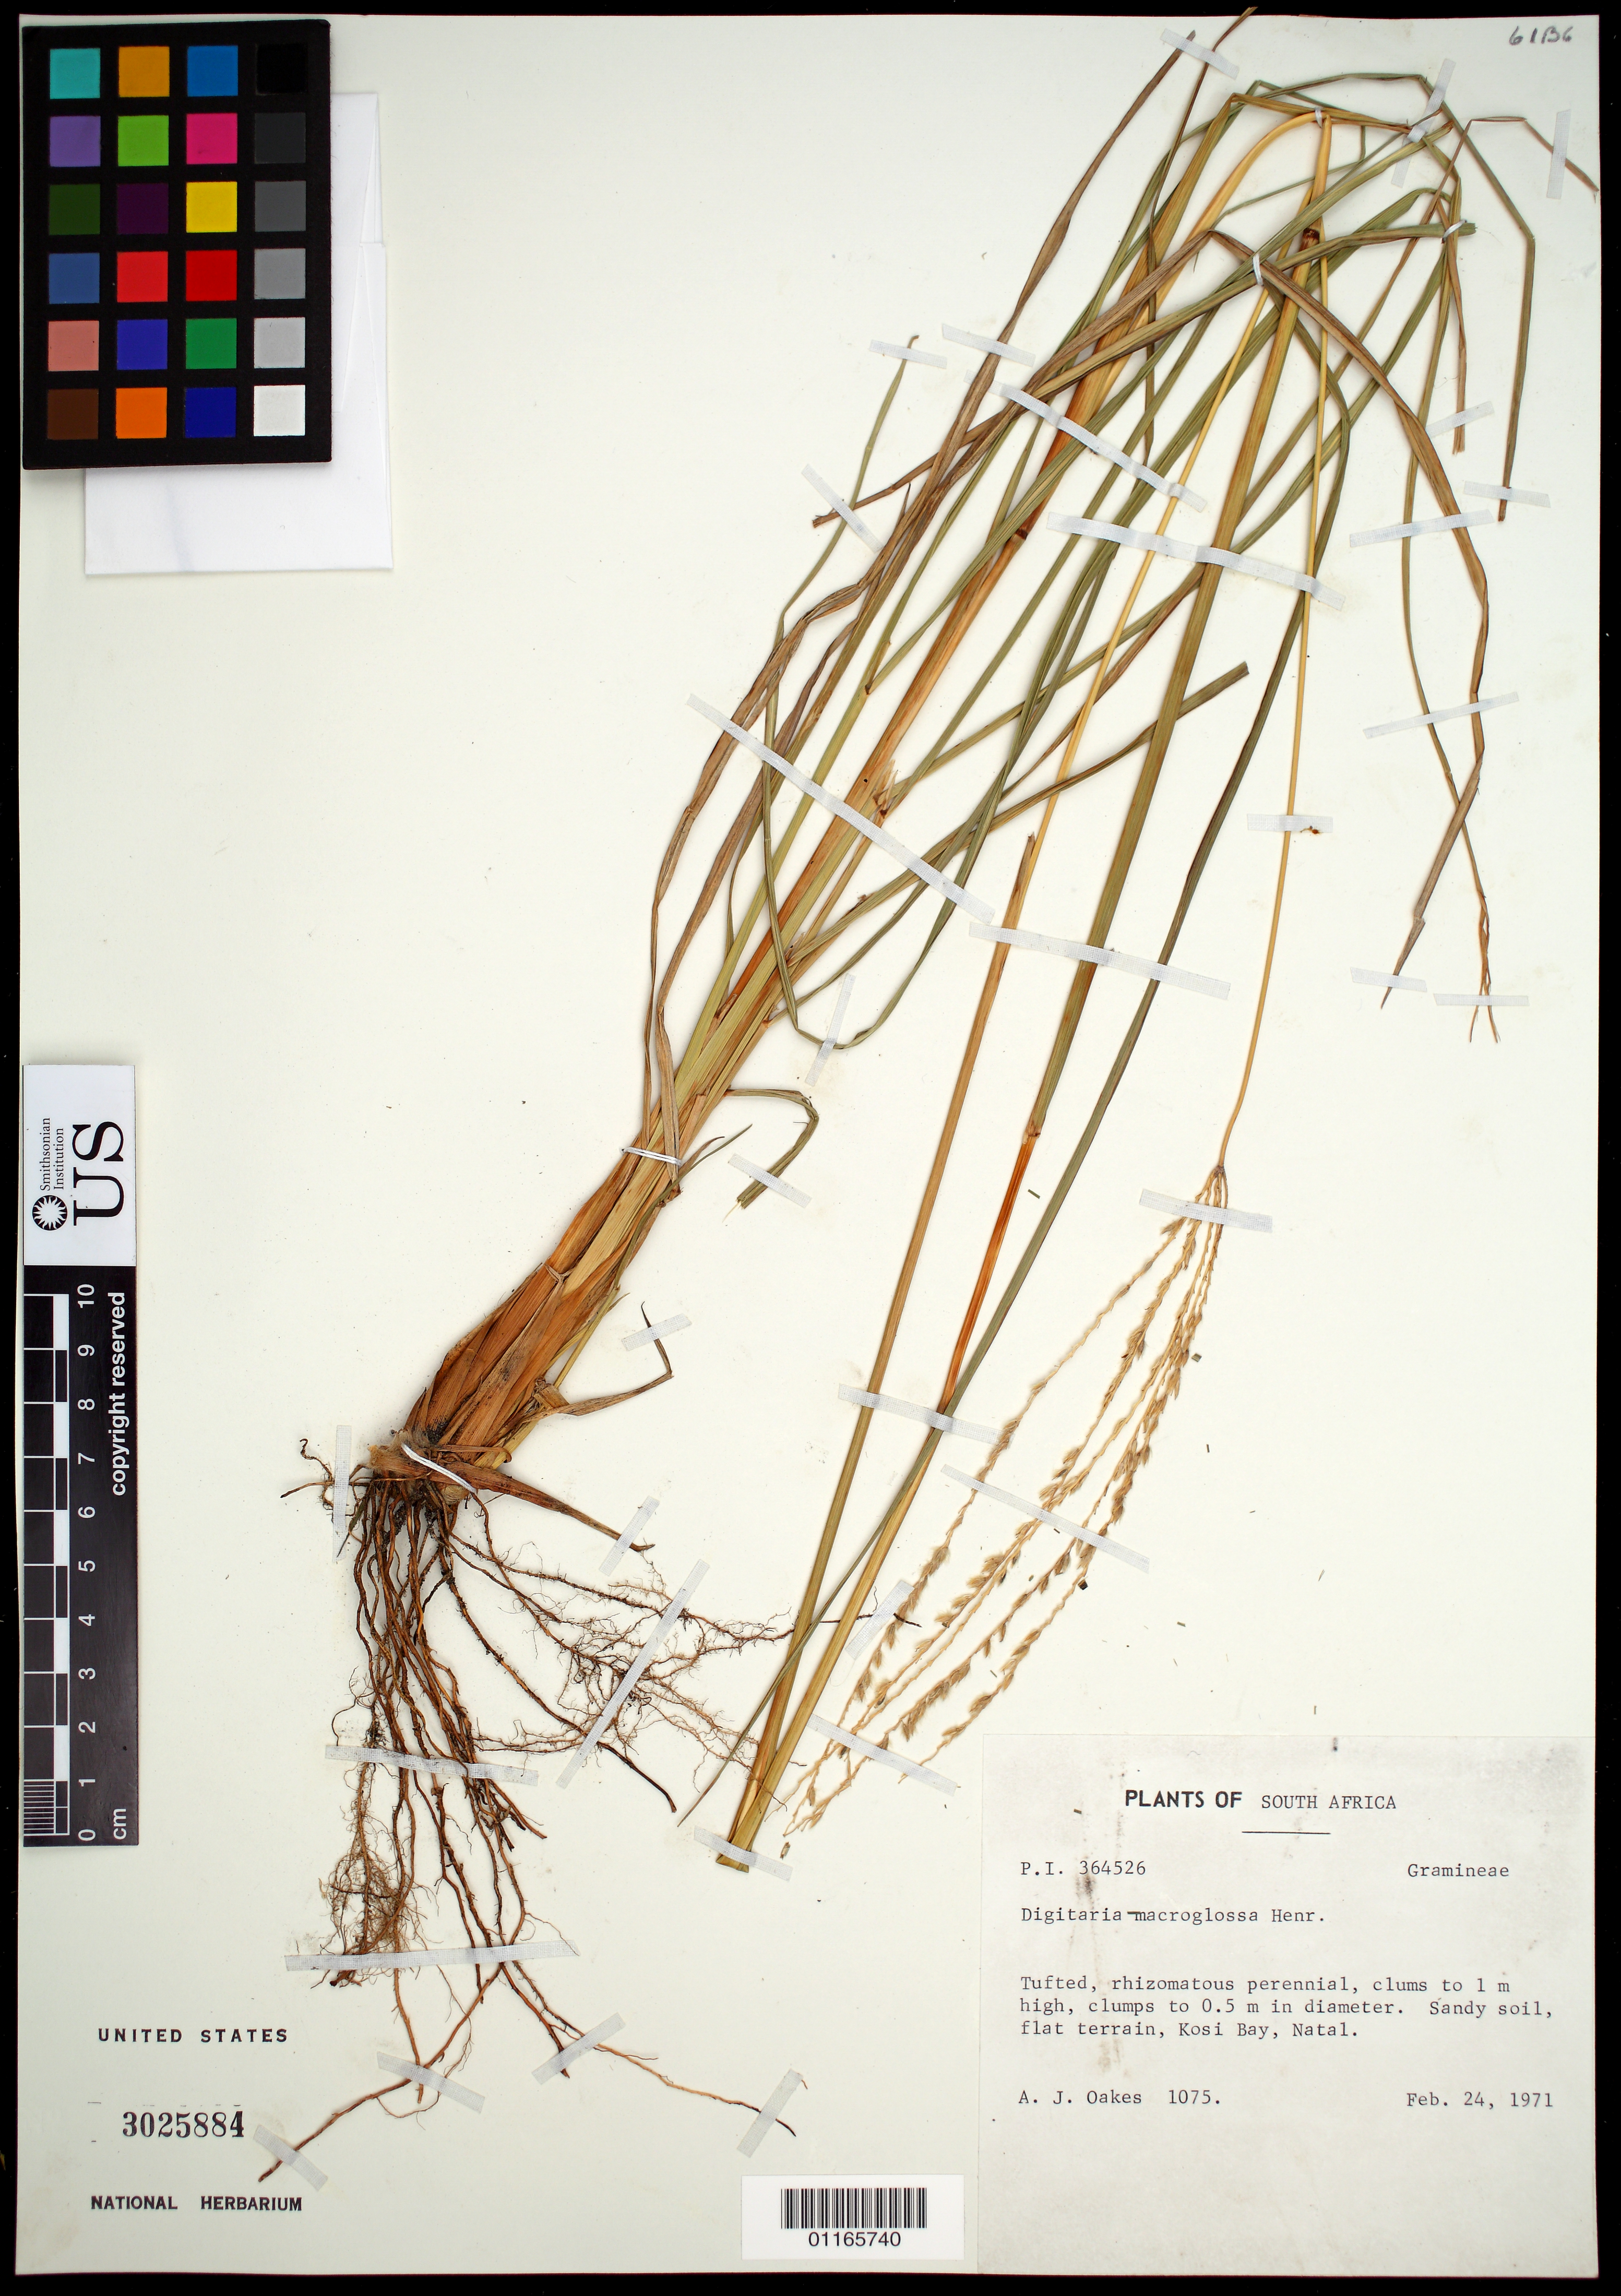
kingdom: Plantae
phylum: Tracheophyta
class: Liliopsida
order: Poales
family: Poaceae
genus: Digitaria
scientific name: Digitaria macroglossa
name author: Henr.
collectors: A. Oakes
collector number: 1075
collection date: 1971-02-24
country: South Africa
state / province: KwaZulu-Natal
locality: Kosi Bay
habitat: Sandy soil, flat terrain.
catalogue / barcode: US 3025884